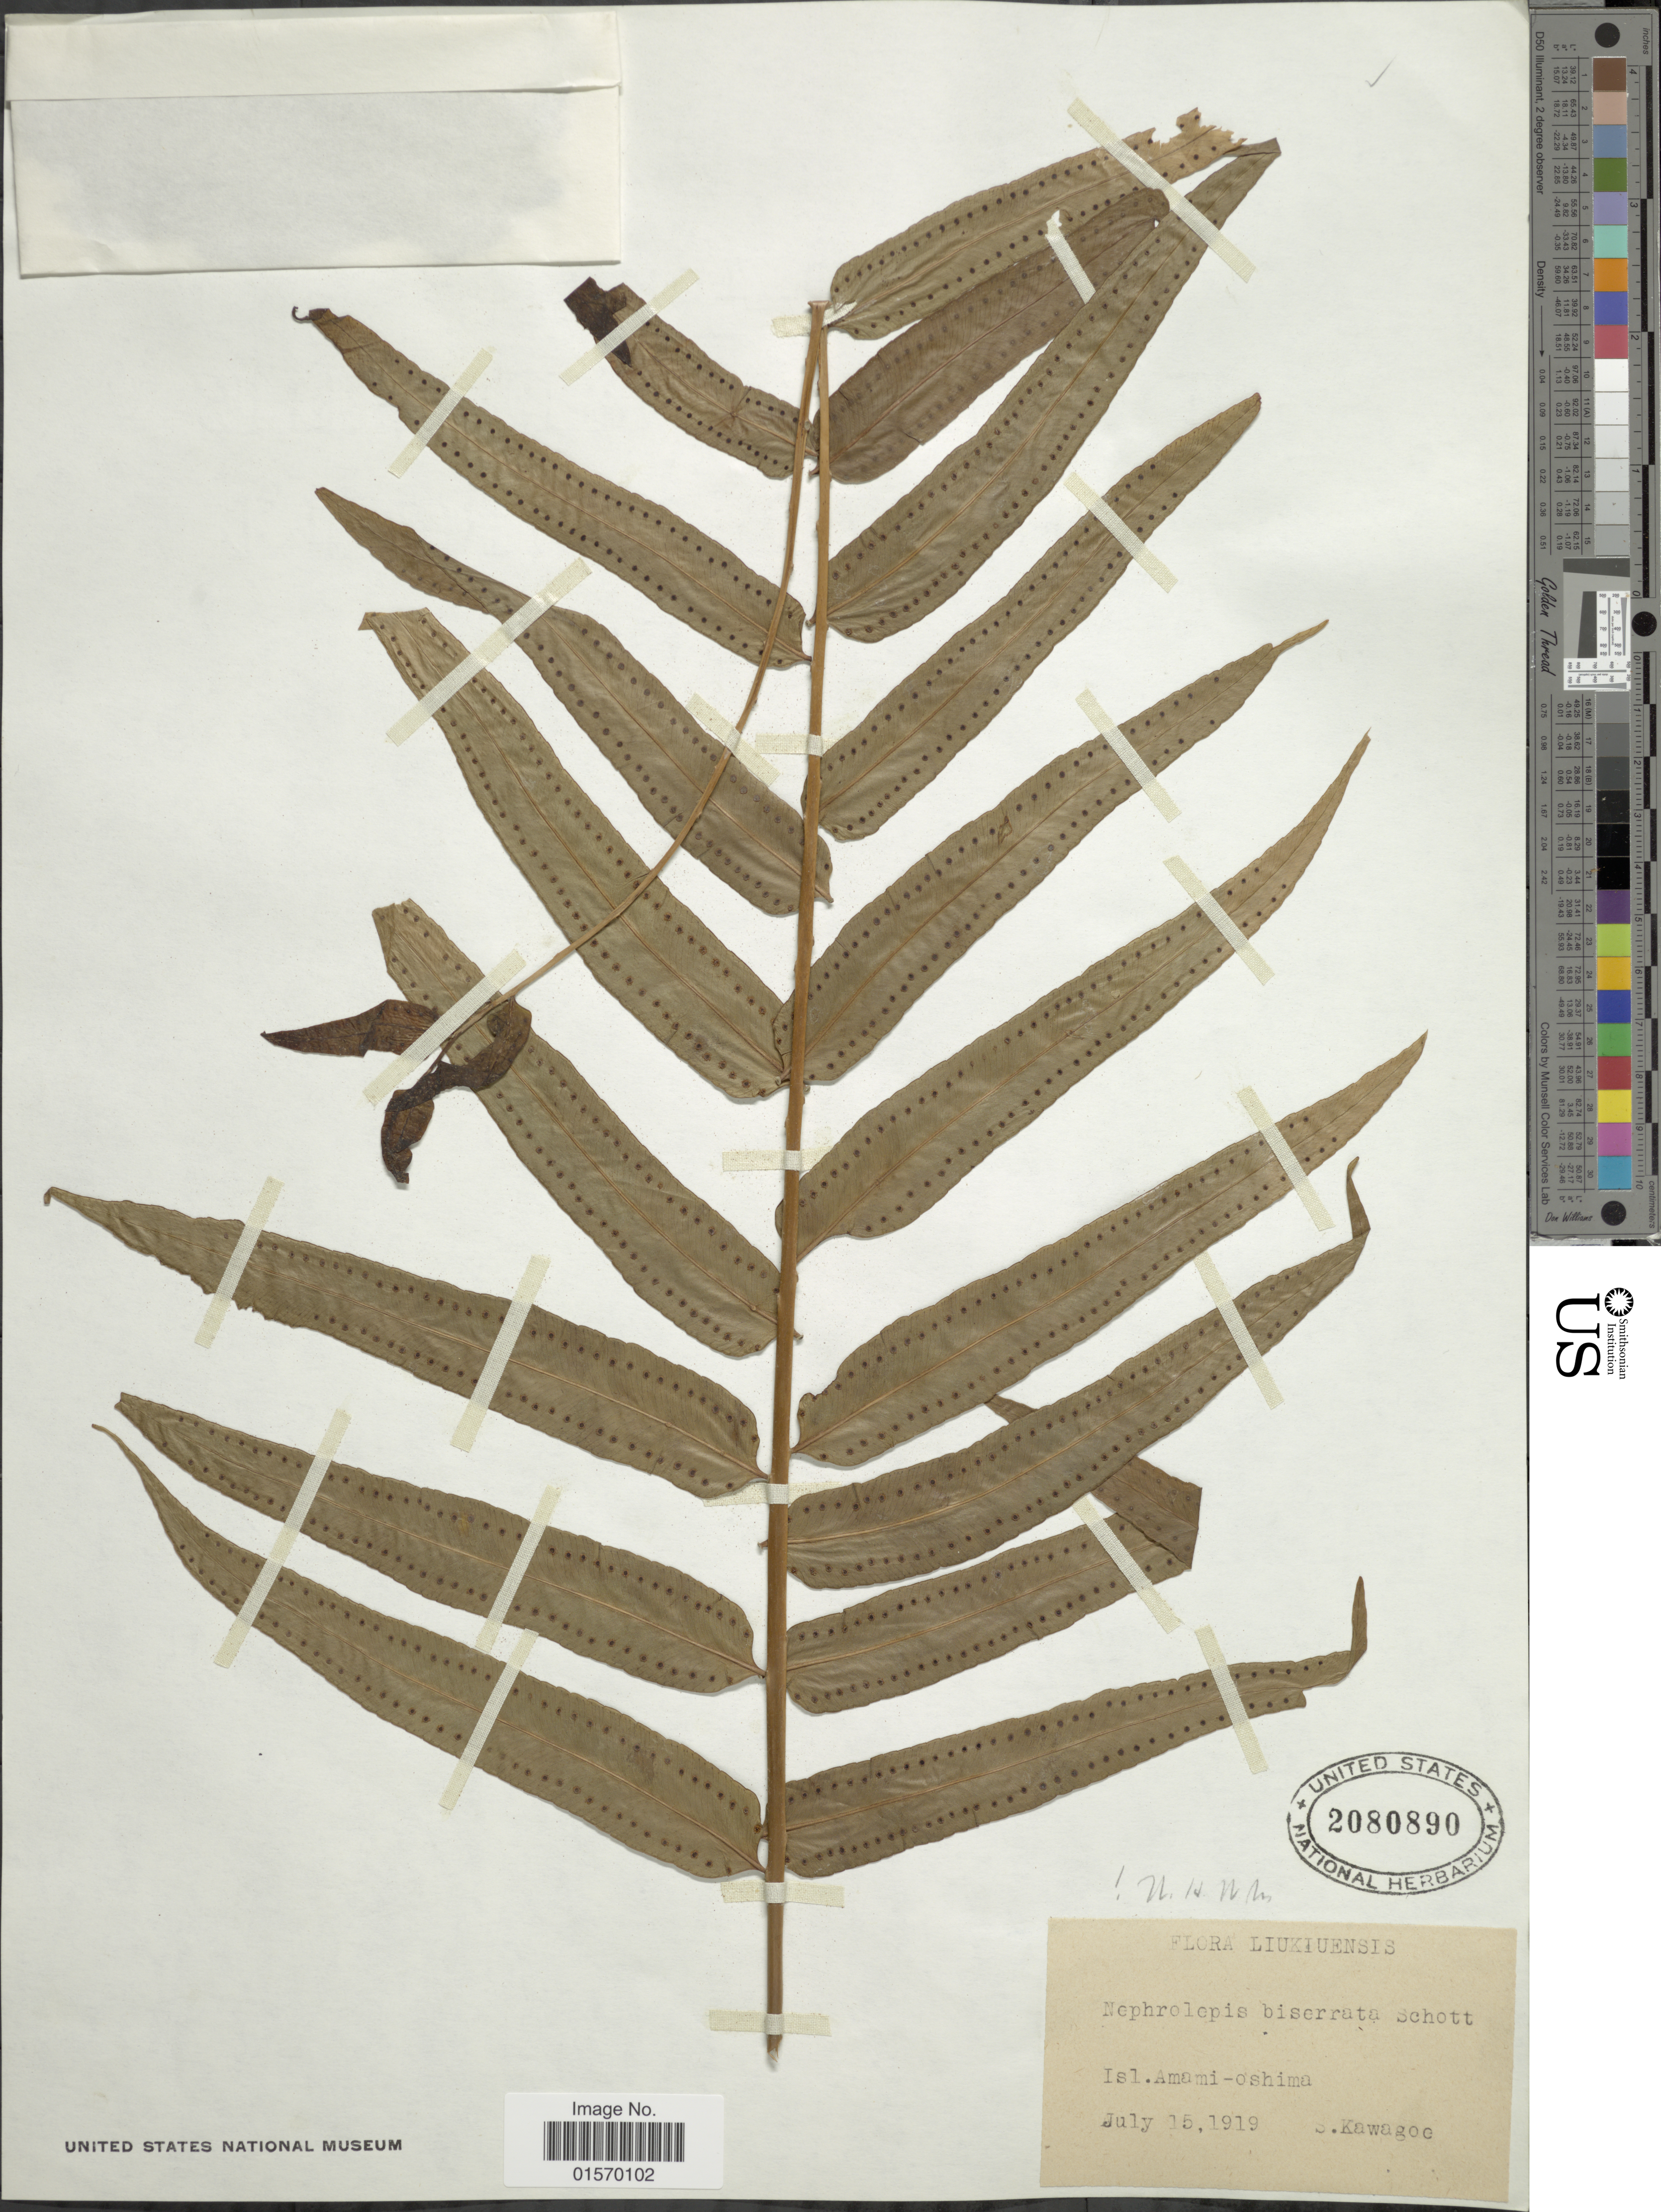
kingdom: Plantae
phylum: Tracheophyta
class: Polypodiopsida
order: Polypodiales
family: Nephrolepidaceae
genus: Nephrolepis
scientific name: Nephrolepis biserrata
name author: (Sw.) Schott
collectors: S. Kawagoe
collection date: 1919-07-15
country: Japan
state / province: Okinawa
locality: Liukiuensis. Isl. Amami-oshima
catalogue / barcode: US 2080890